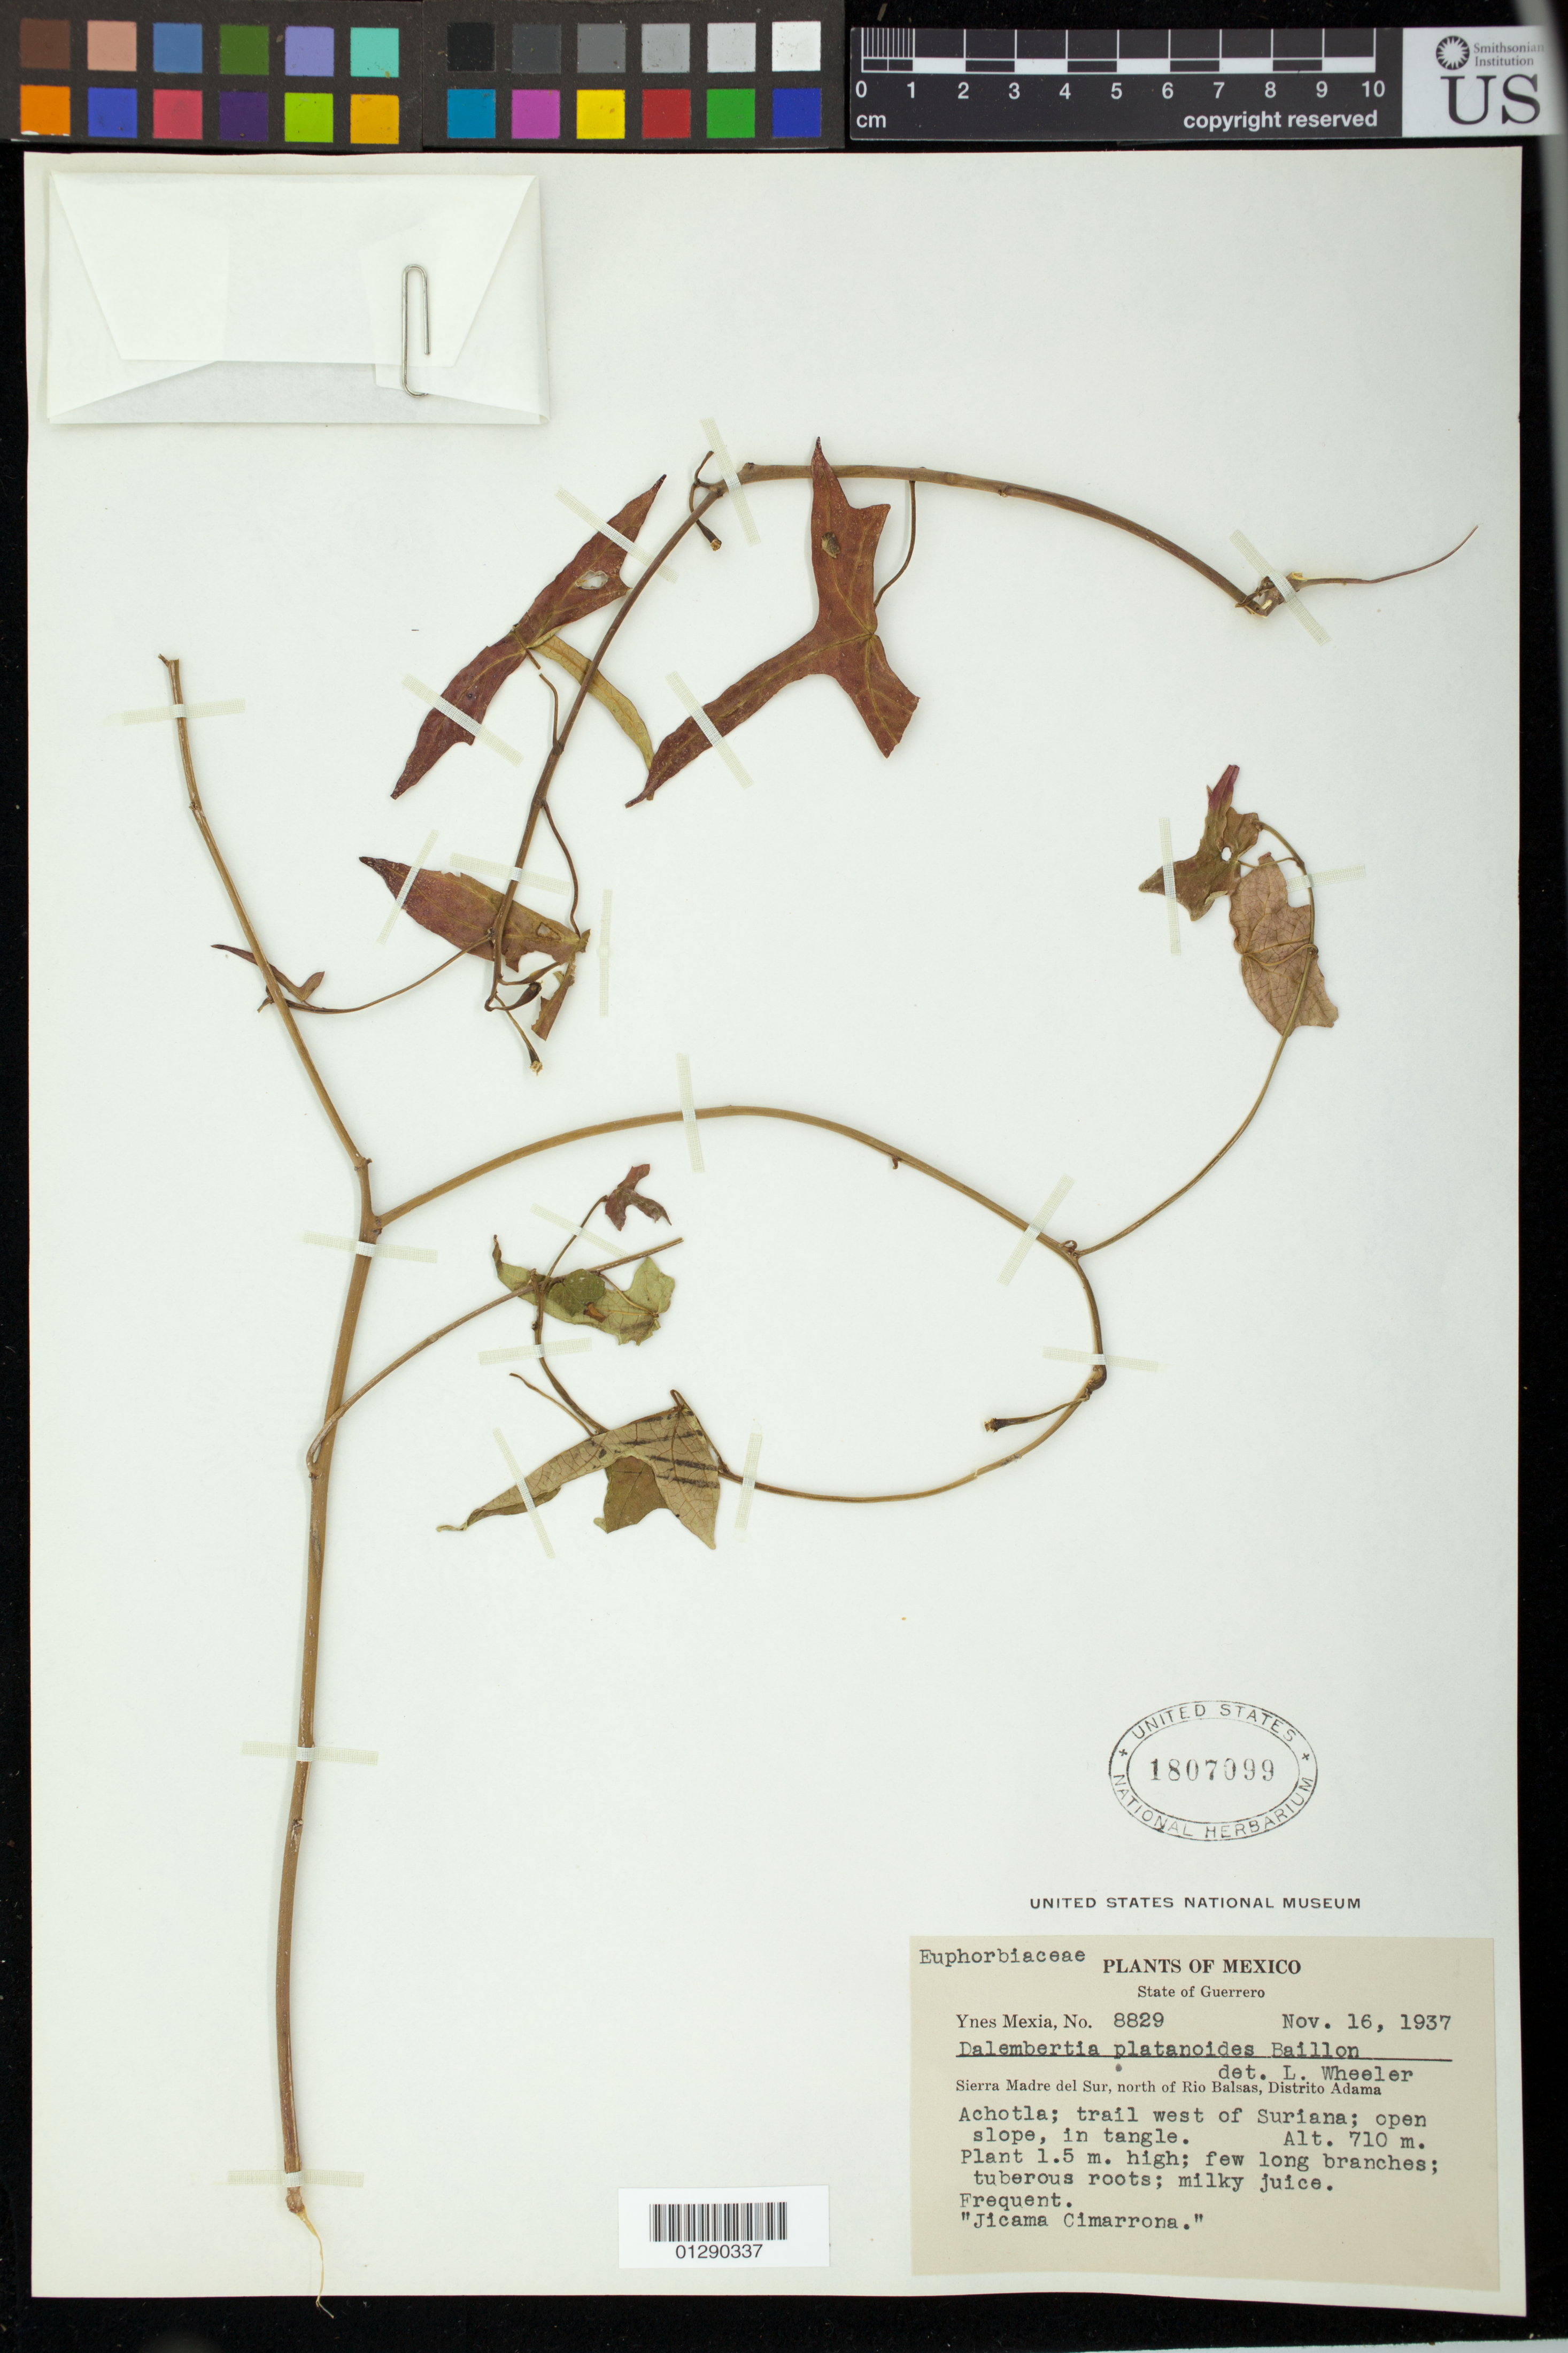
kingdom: Plantae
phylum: Tracheophyta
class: Magnoliopsida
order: Malpighiales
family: Euphorbiaceae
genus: Dalembertia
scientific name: Dalembertia platanoides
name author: Baill.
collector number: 8829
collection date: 1937-11-16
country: Mexico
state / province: Guerrero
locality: Sierra Madre del Sur, north of Rio Balas, District Adama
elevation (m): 710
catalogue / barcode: US 1807099